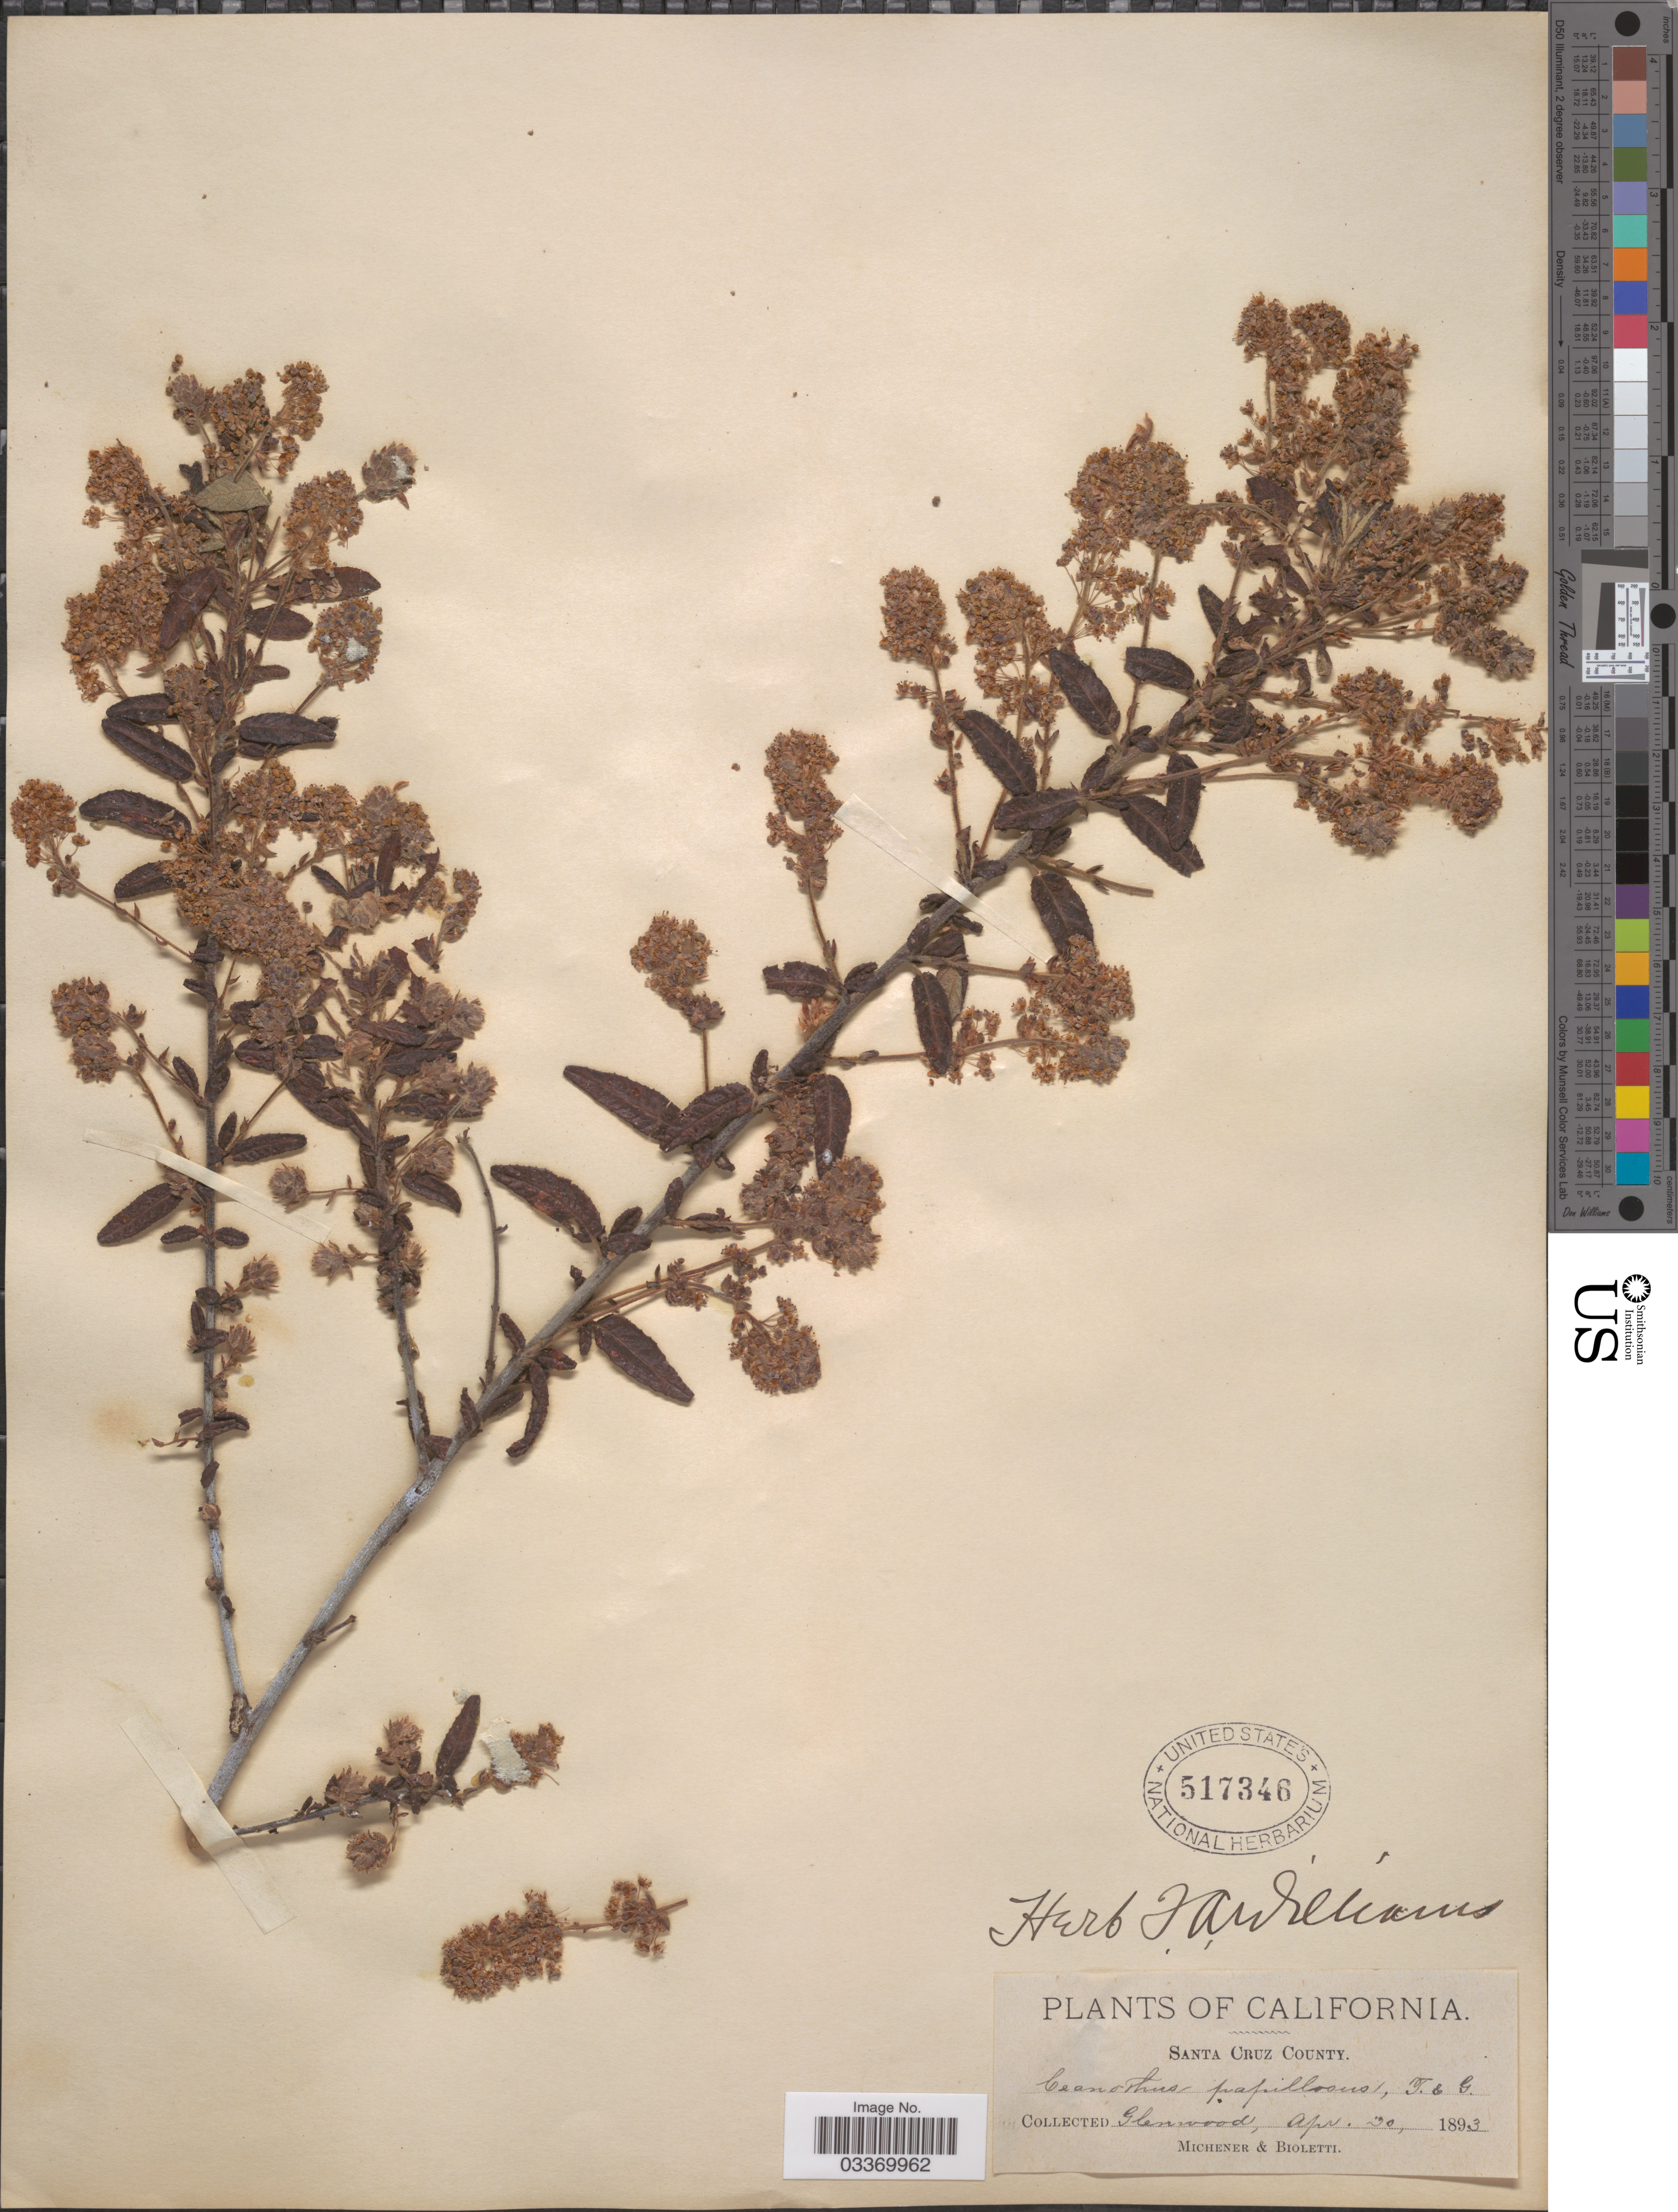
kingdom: Plantae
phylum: Tracheophyta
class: Magnoliopsida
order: Rosales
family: Rhamnaceae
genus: Ceanothus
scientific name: Ceanothus papillosus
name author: Torr. & A. Gray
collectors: -. Michener & -- Bioletti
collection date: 1893-04-30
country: United States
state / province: California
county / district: Santa Cruz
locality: Santa Cruz County. Glenwood.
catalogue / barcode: US 517346